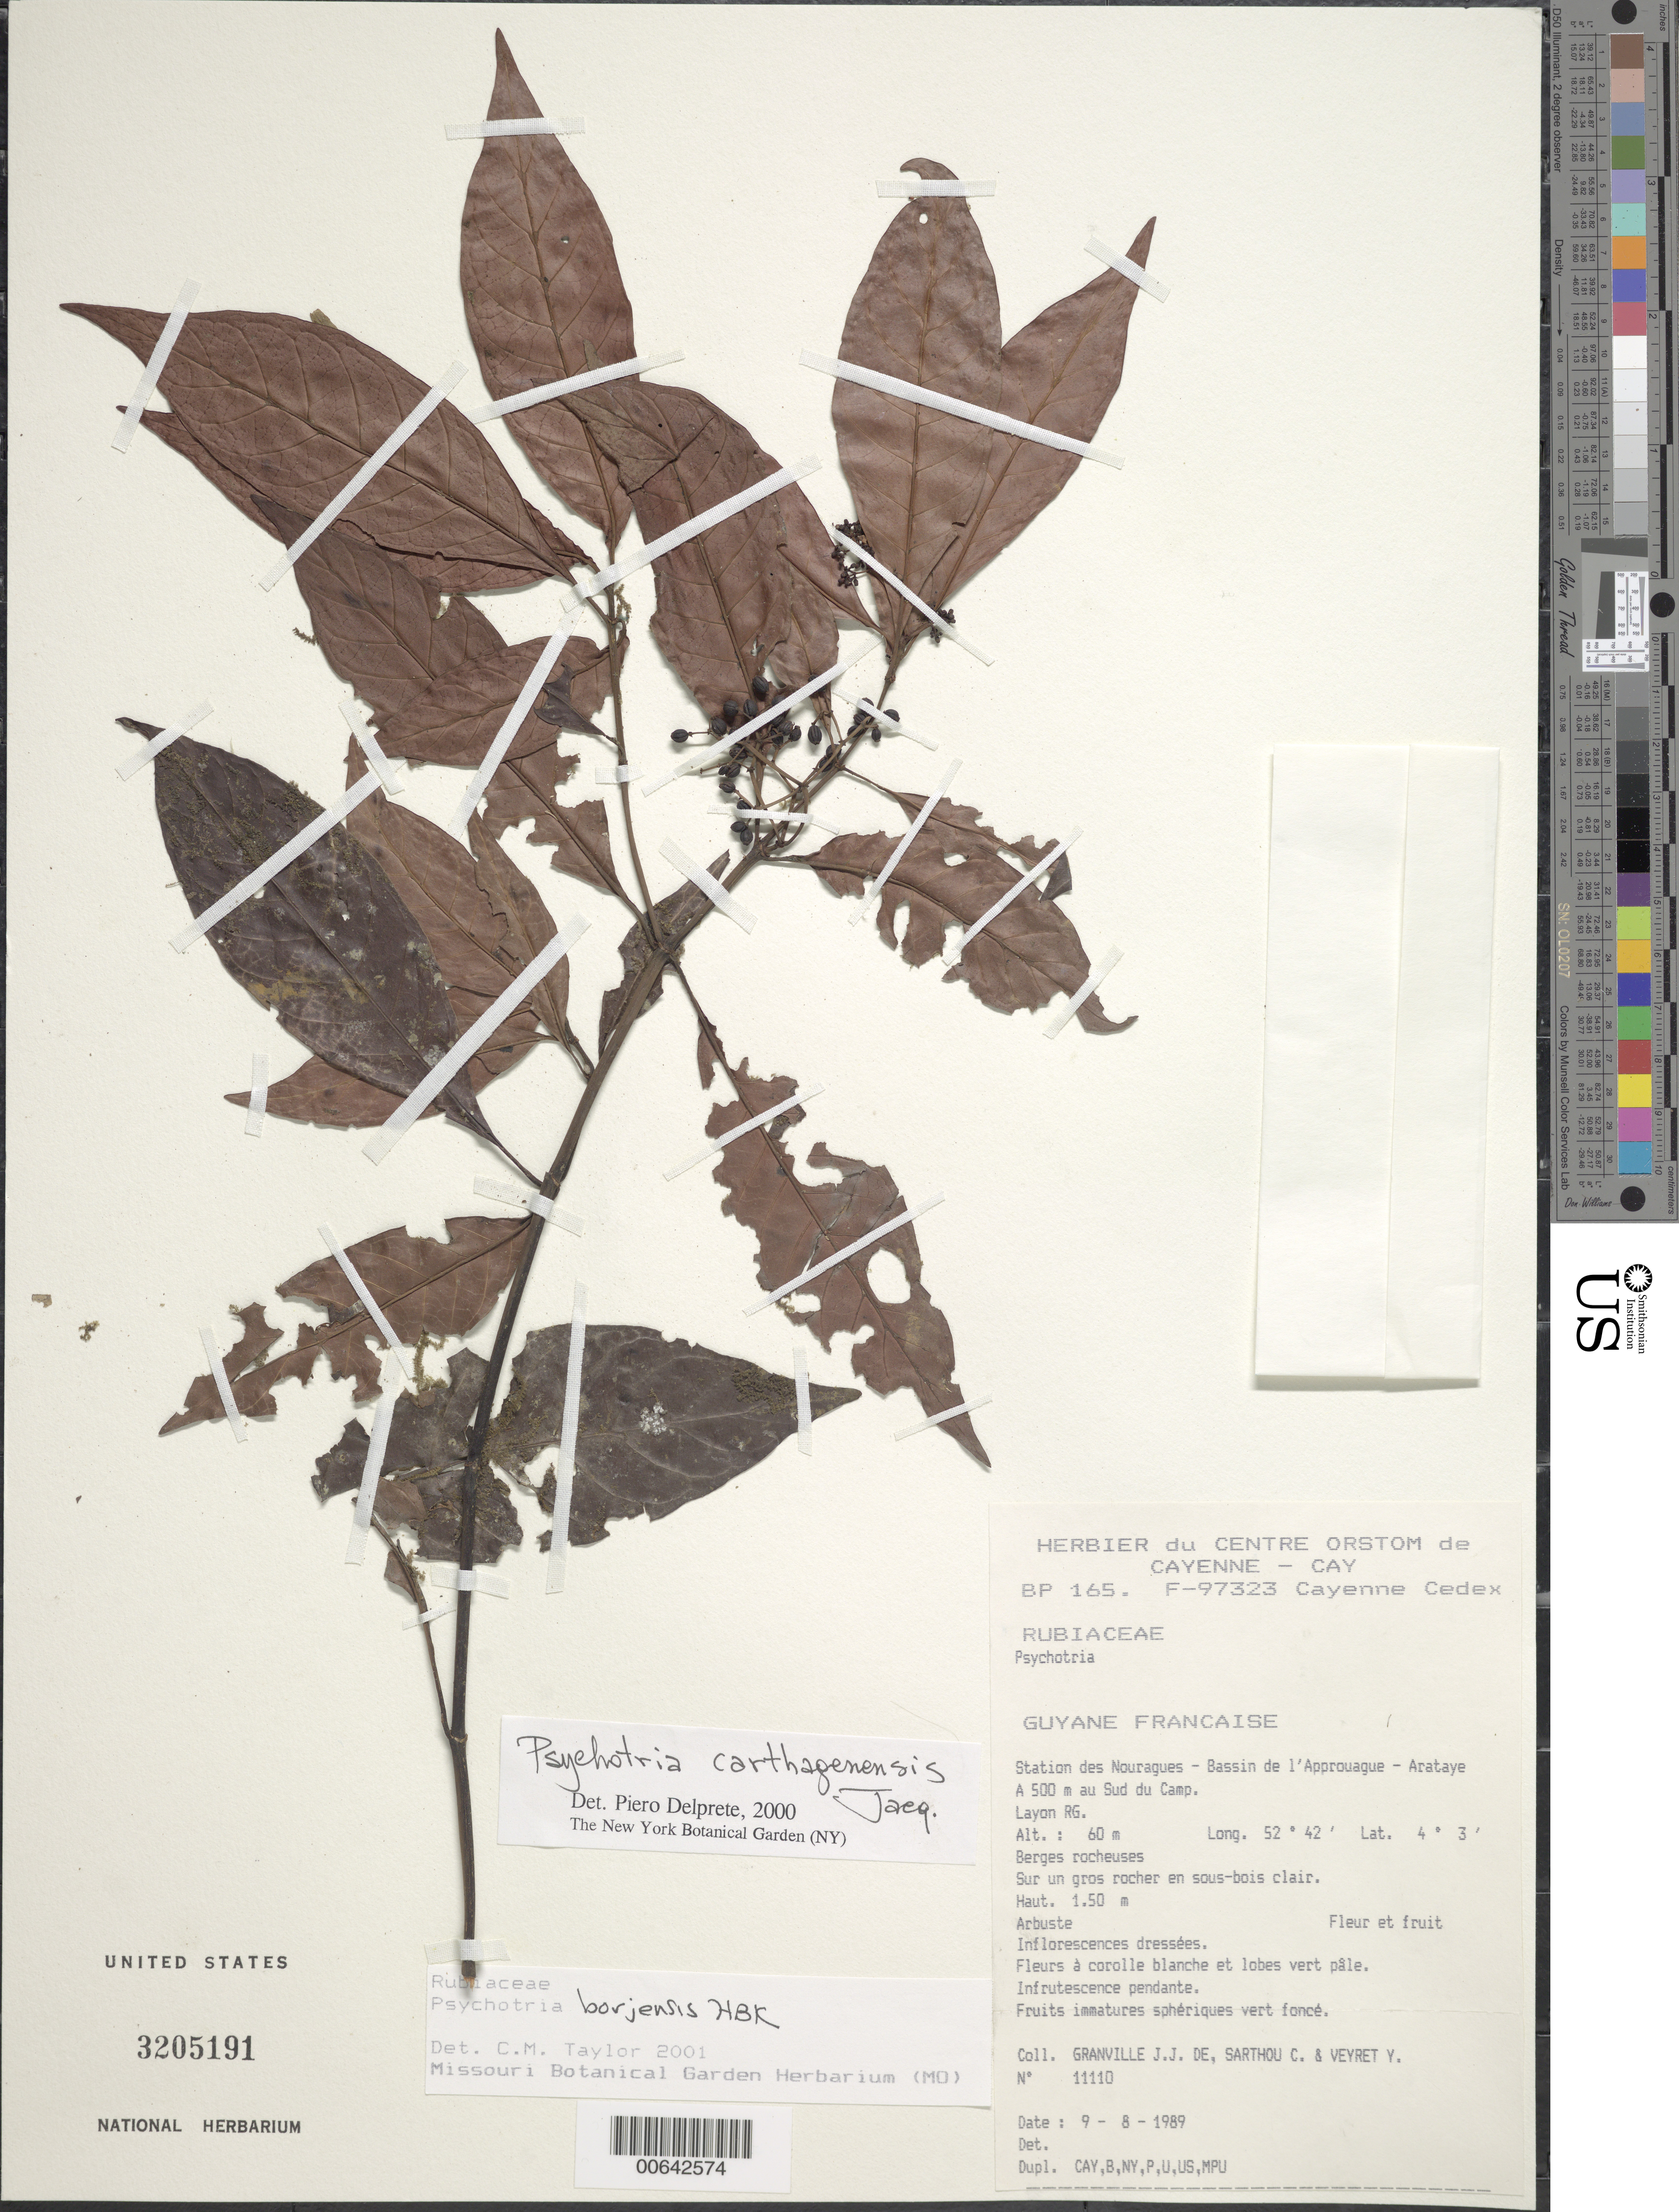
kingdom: Plantae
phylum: Tracheophyta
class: Magnoliopsida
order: Gentianales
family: Rubiaceae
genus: Psychotria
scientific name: Psychotria borjensis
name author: Kunth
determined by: Taylor, Charlotte M.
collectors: J.-J. de Granville, C. Sarthou & Y. Veyret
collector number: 11110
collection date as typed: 9-Aug-89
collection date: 1989-08-09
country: French Guiana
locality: Station des Nouragues, Bassin de l'Approuague, Arataye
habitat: Berges rocheuses, sur talus argileux au bord de l'eau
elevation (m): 60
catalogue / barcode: US 3205191